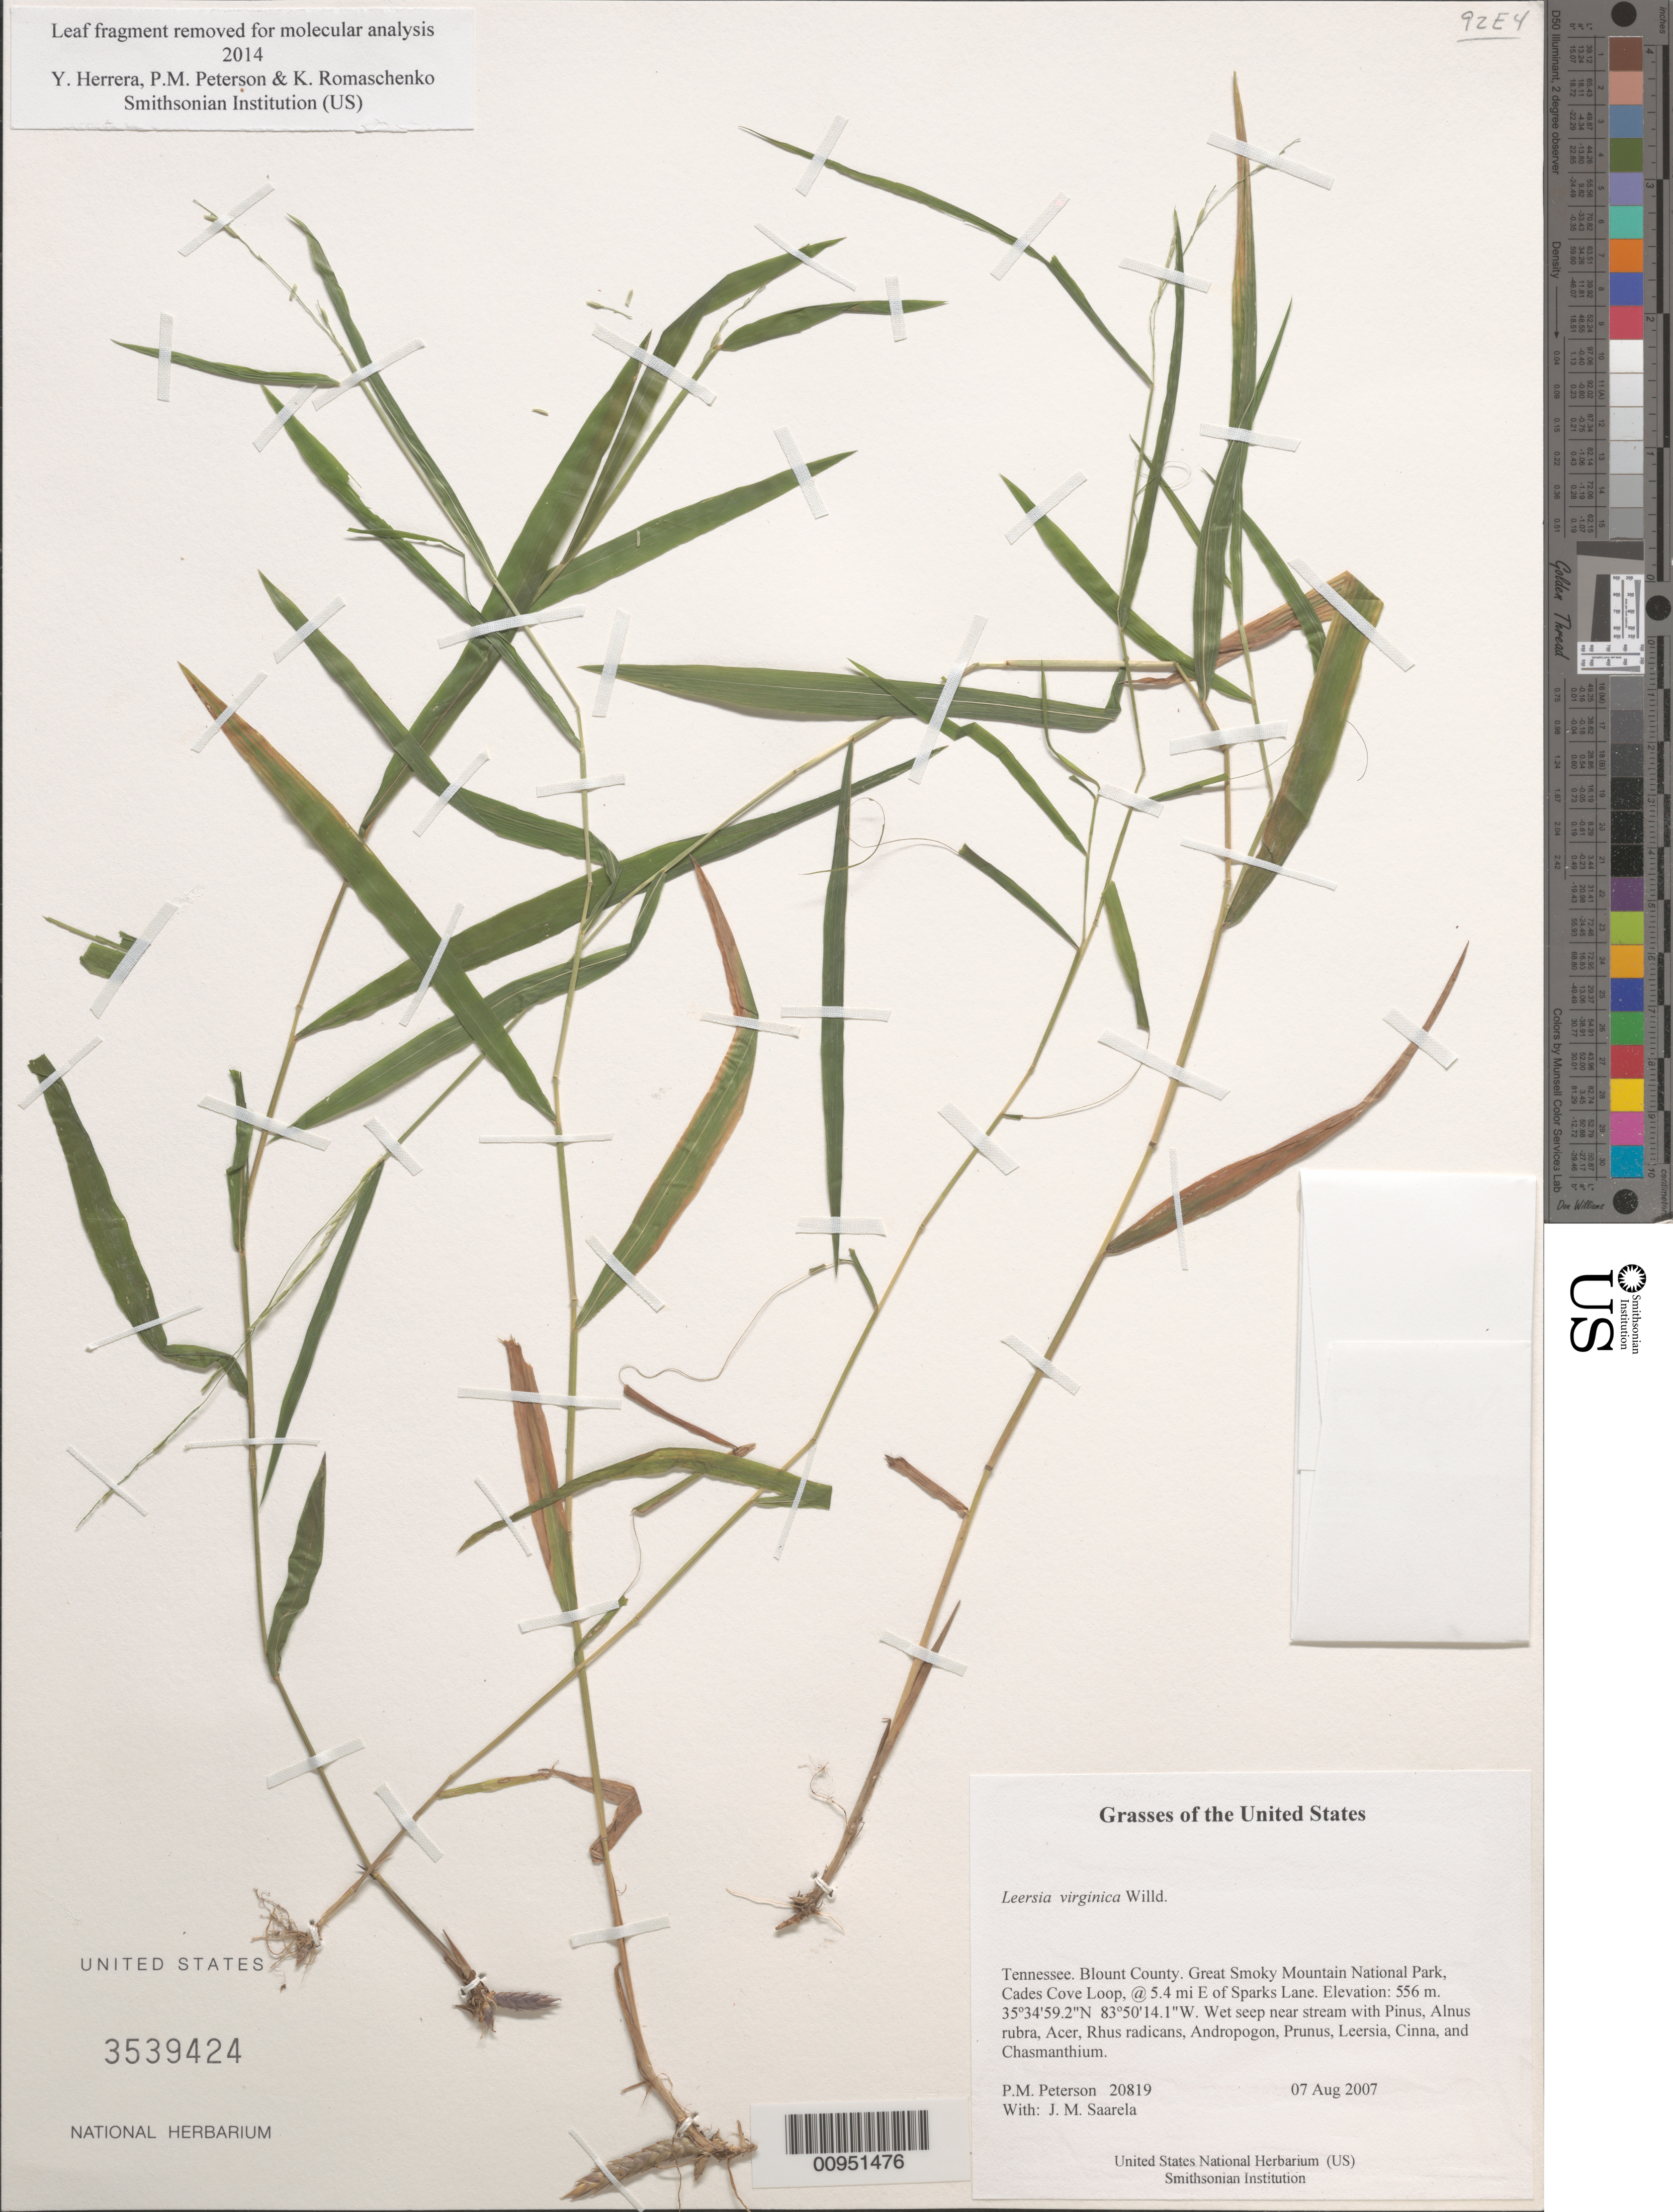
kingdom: Plantae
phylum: Tracheophyta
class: Liliopsida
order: Poales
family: Poaceae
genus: Leersia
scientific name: Leersia virginica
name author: Willd.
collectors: P. M. Peterson & J. Saarela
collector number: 20819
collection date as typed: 07 Aug 2007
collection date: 2007-08-07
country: United States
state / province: Tennessee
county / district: Blount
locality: Great Smoky Mountain National Park, Cades Cove Loop, @ 5.4 mi E of Sparks Lane.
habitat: Wet seep near stream with Pinus, Alnus rubra, Acer, Rhus radicans, Andropogon, Prunus, Leersia, Cinna, and Chasmanthium.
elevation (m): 556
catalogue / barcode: US 3539424